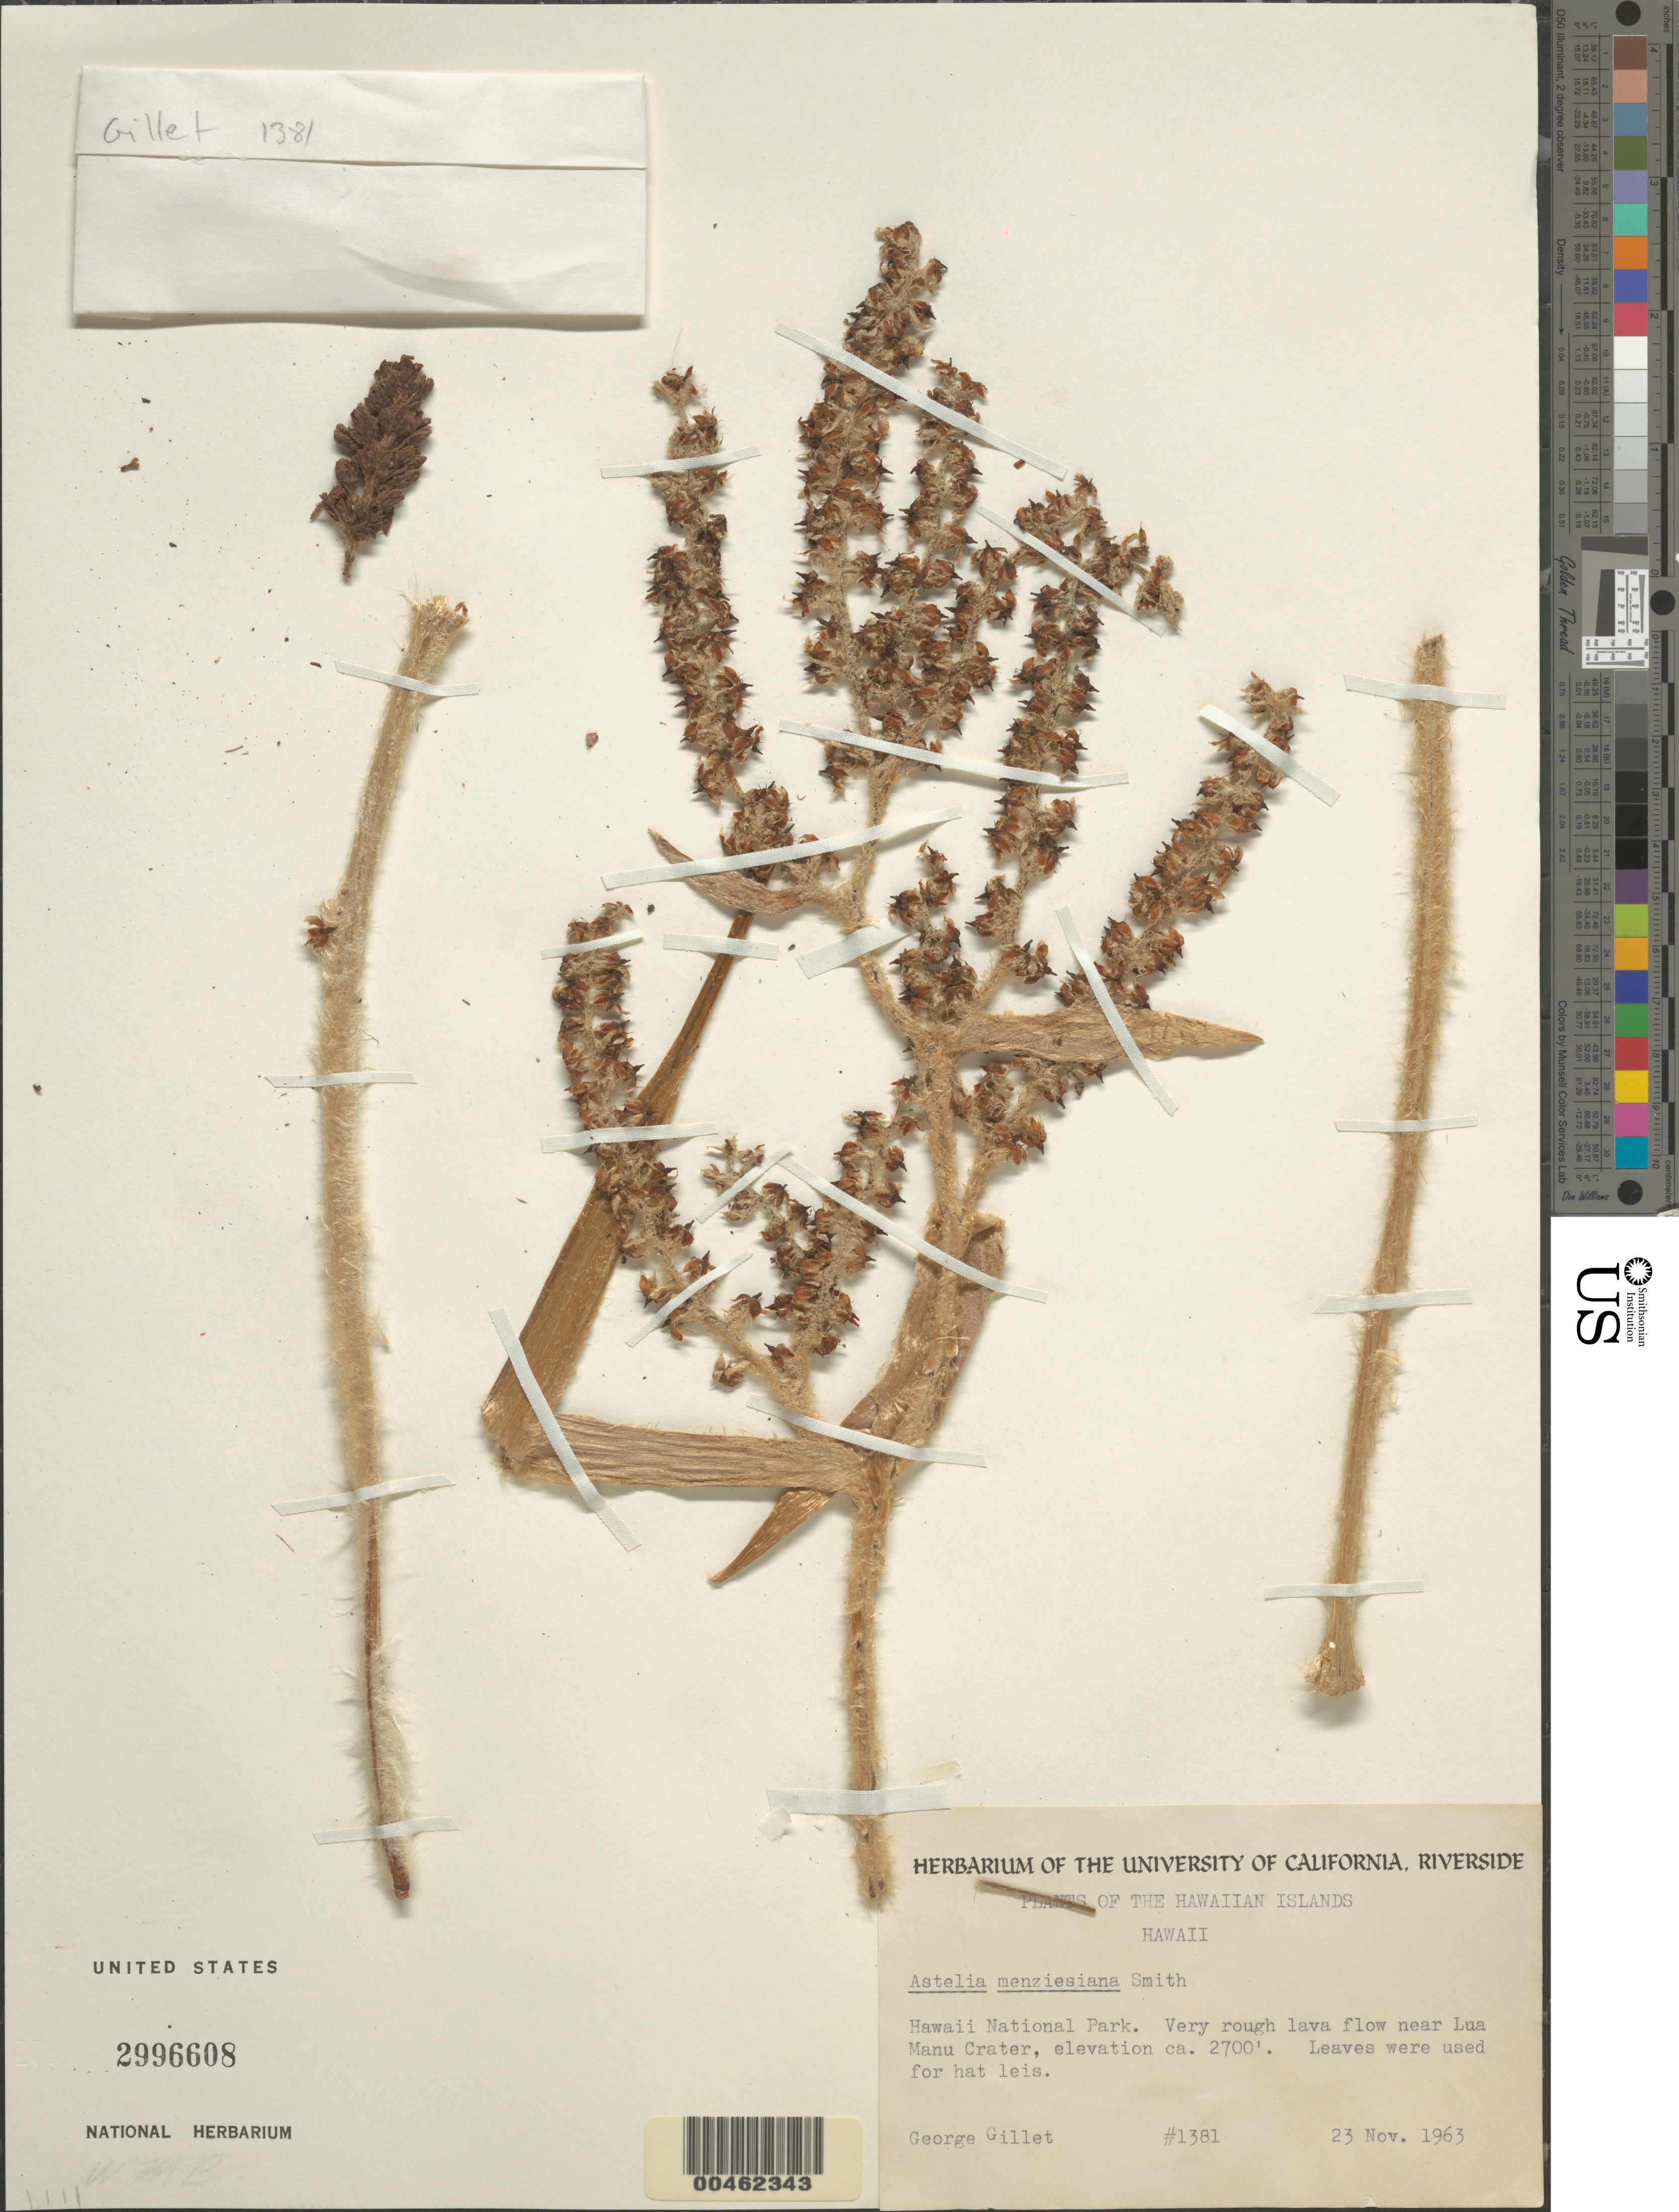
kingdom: Plantae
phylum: Tracheophyta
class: Liliopsida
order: Asparagales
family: Asteliaceae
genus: Astelia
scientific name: Astelia menziesiana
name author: Sm.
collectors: G. Gillett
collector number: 1381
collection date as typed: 23 Nov 1963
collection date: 1963-11-23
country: United States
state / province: Hawaii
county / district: Hawaii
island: Hawaii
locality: Hawaii National Park. Very rough lava flow near Lua Manu Crater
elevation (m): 823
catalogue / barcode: US 2996608